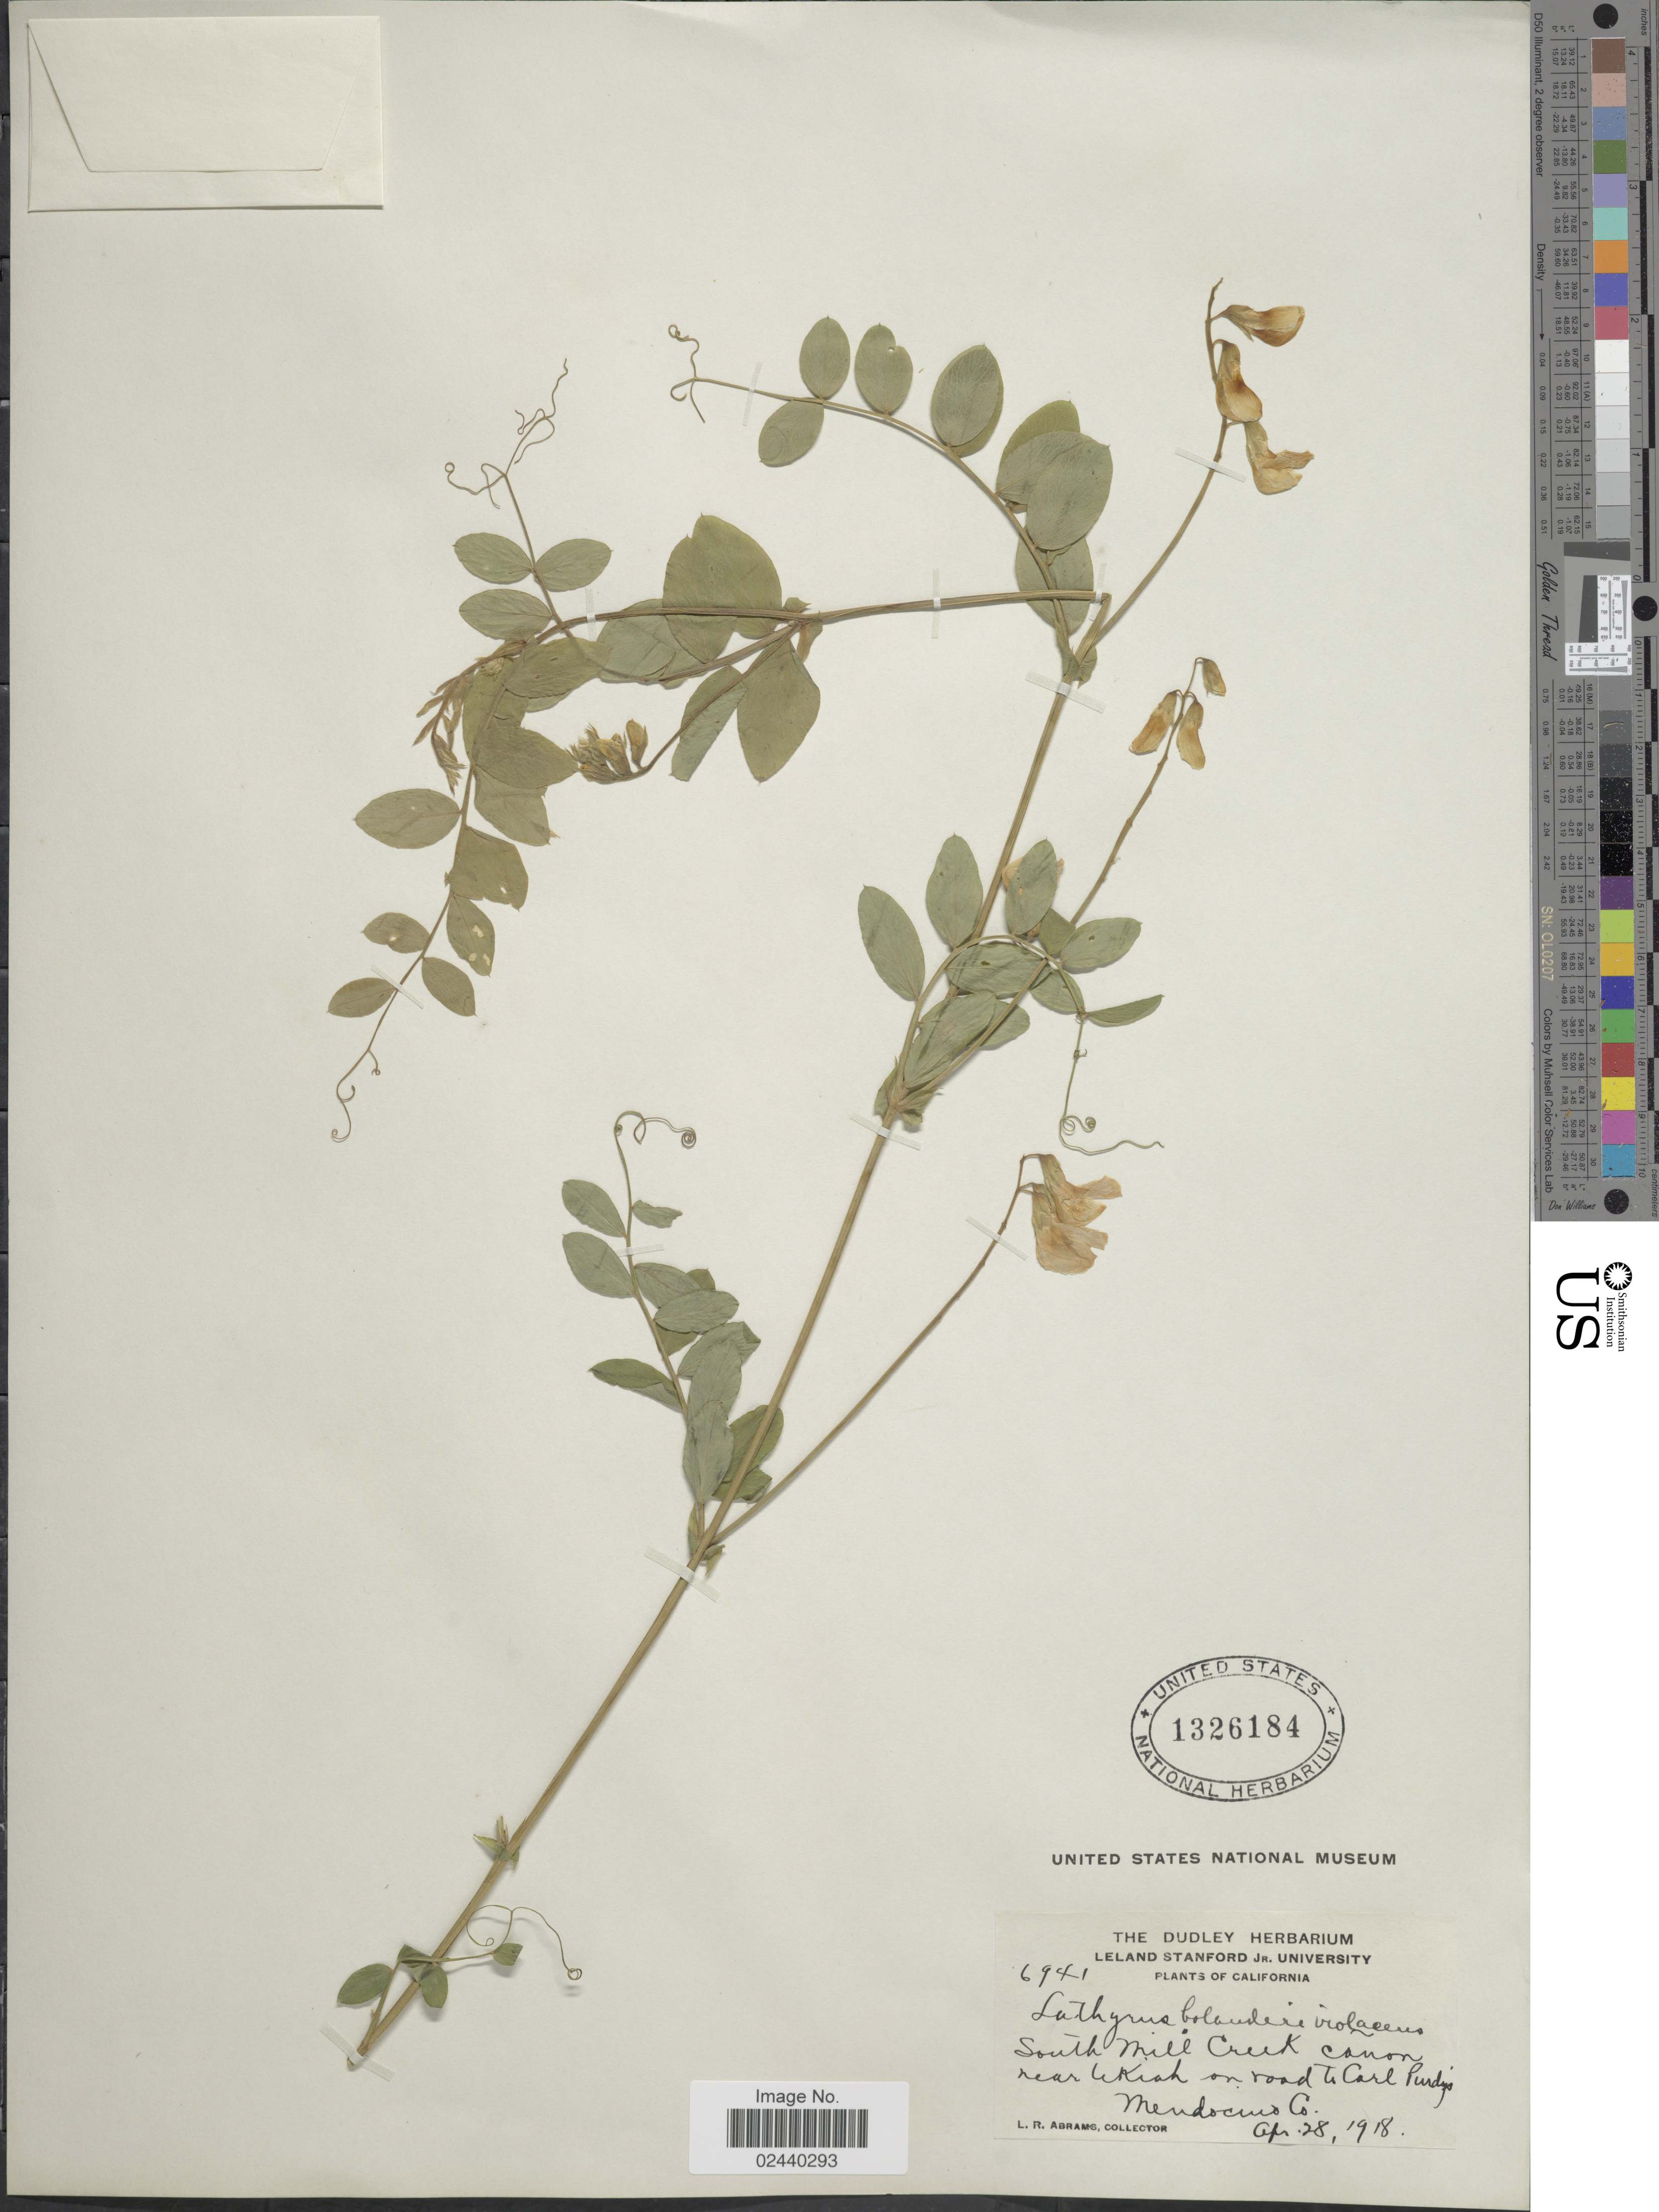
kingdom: Plantae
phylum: Tracheophyta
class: Magnoliopsida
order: Fabales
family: Fabaceae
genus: Lathyrus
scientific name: Lathyrus bolanderi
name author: S. Watson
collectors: L. Abrams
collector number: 6941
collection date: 1918-04-28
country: United States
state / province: California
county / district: Mendocino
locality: South Mill Creek canon near Ukiah on road to Carl Purdy's, Mendocino Co.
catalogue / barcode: US 1326184